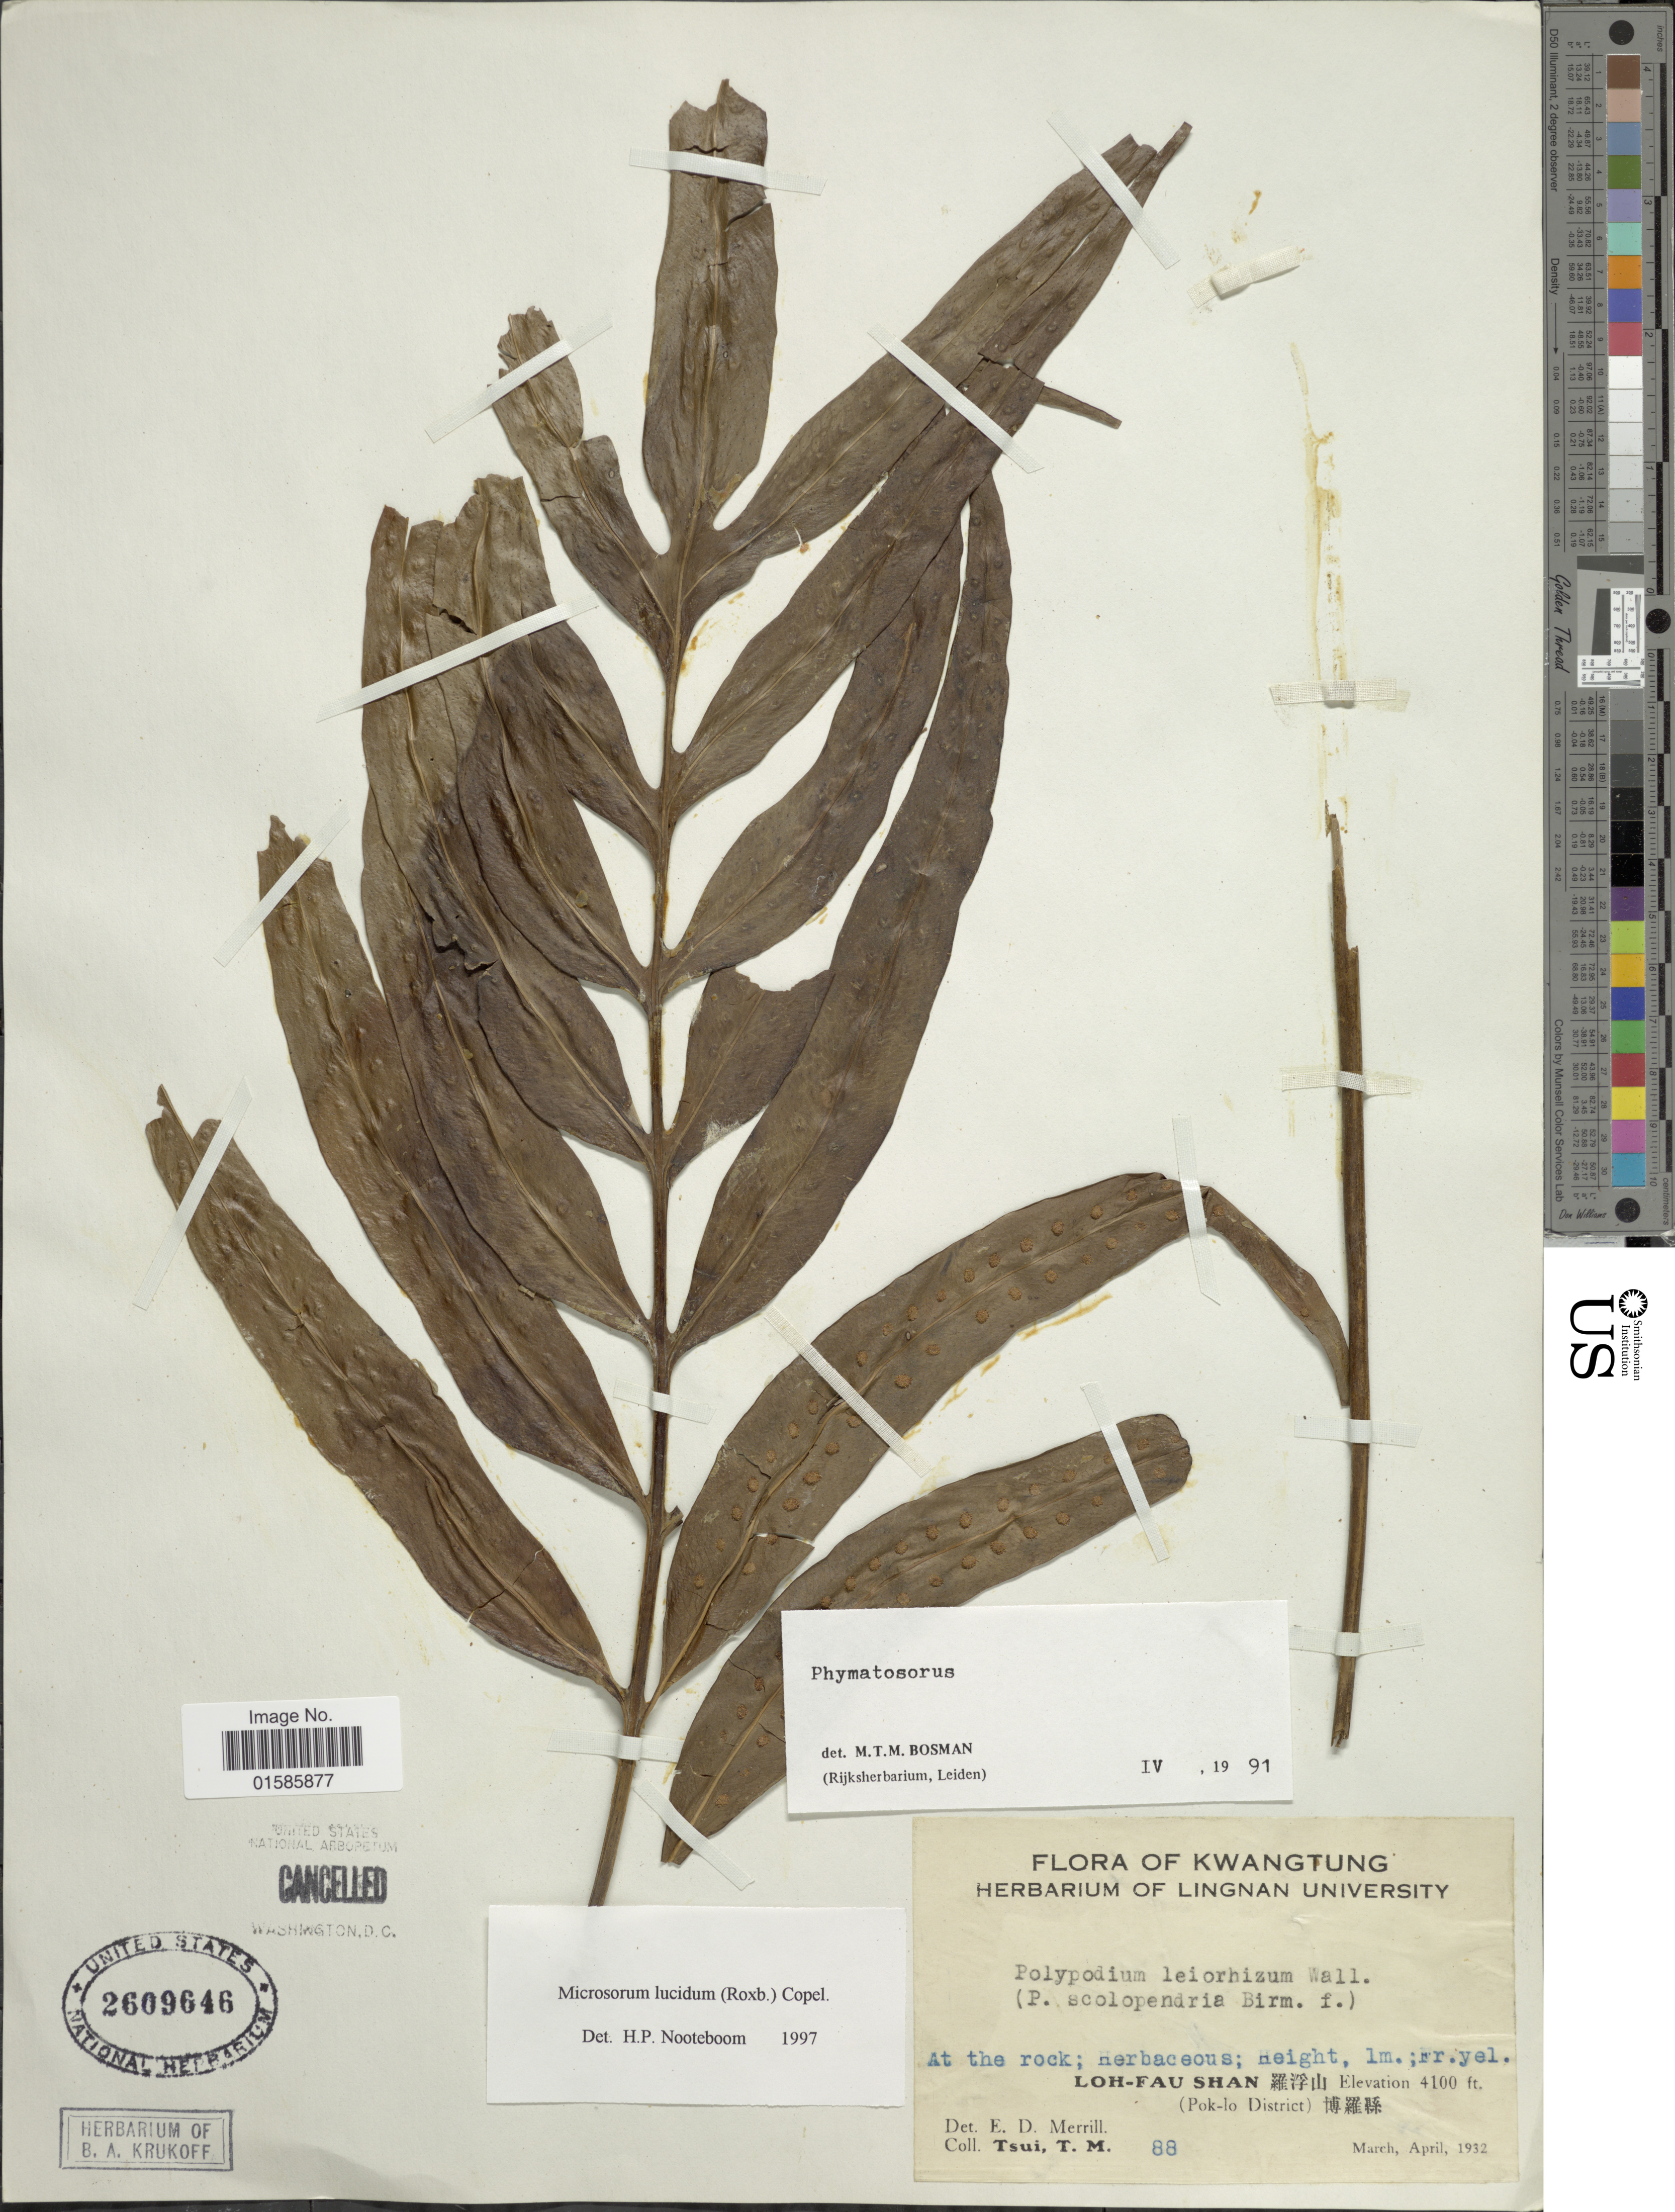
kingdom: Plantae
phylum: Tracheophyta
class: Polypodiopsida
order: Polypodiales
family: Polypodiaceae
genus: Microsorum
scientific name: Microsorum lucidum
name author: (Roxb. ex Griff.) Copel.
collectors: T. Tsui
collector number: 88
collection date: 1932-03/1932-04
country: China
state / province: Guangdong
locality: Kwatung,Loh-Fau Shan (Pok-lo District)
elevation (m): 1250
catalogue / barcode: US 2609646